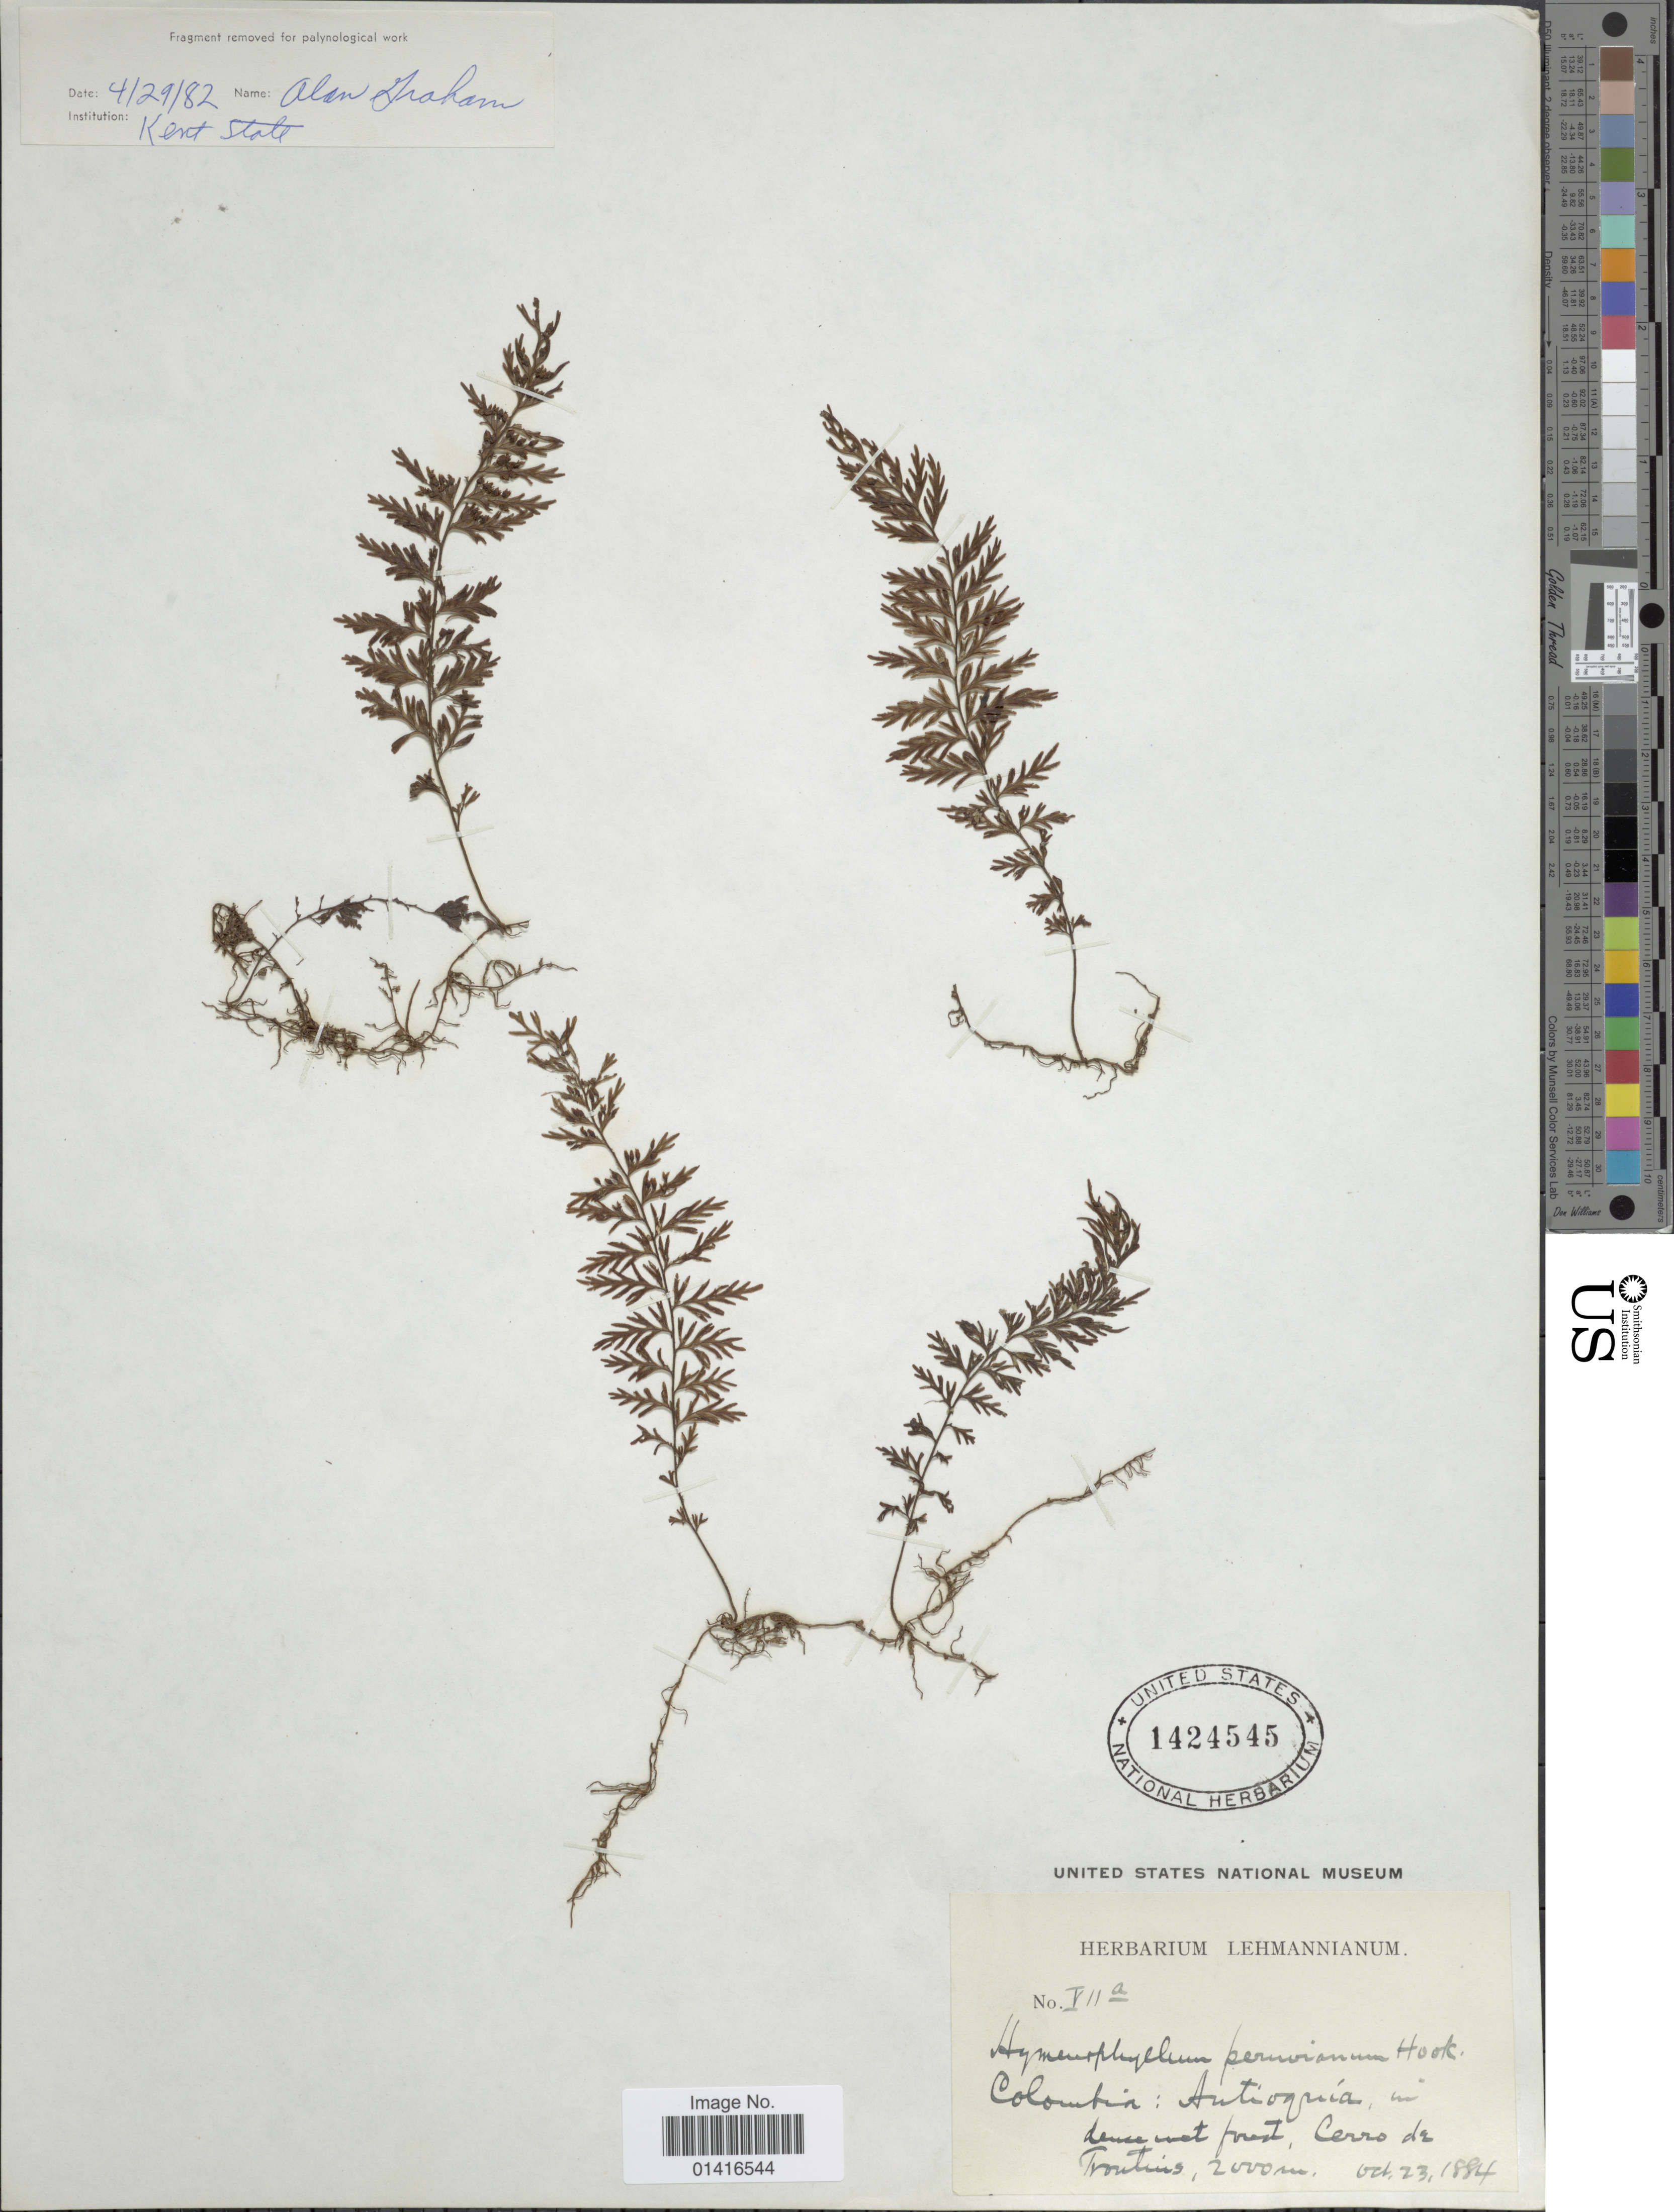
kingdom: Plantae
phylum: Tracheophyta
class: Polypodiopsida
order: Hymenophyllales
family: Hymenophyllaceae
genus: Hymenophyllum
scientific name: Hymenophyllum peruvianum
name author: Hook. & Grev.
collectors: ex herb. Lehmannianum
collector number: VII a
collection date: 1884-10-23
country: Colombia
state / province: Antioquia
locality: Cerro de Frontino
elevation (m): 2000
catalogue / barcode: US 1424545